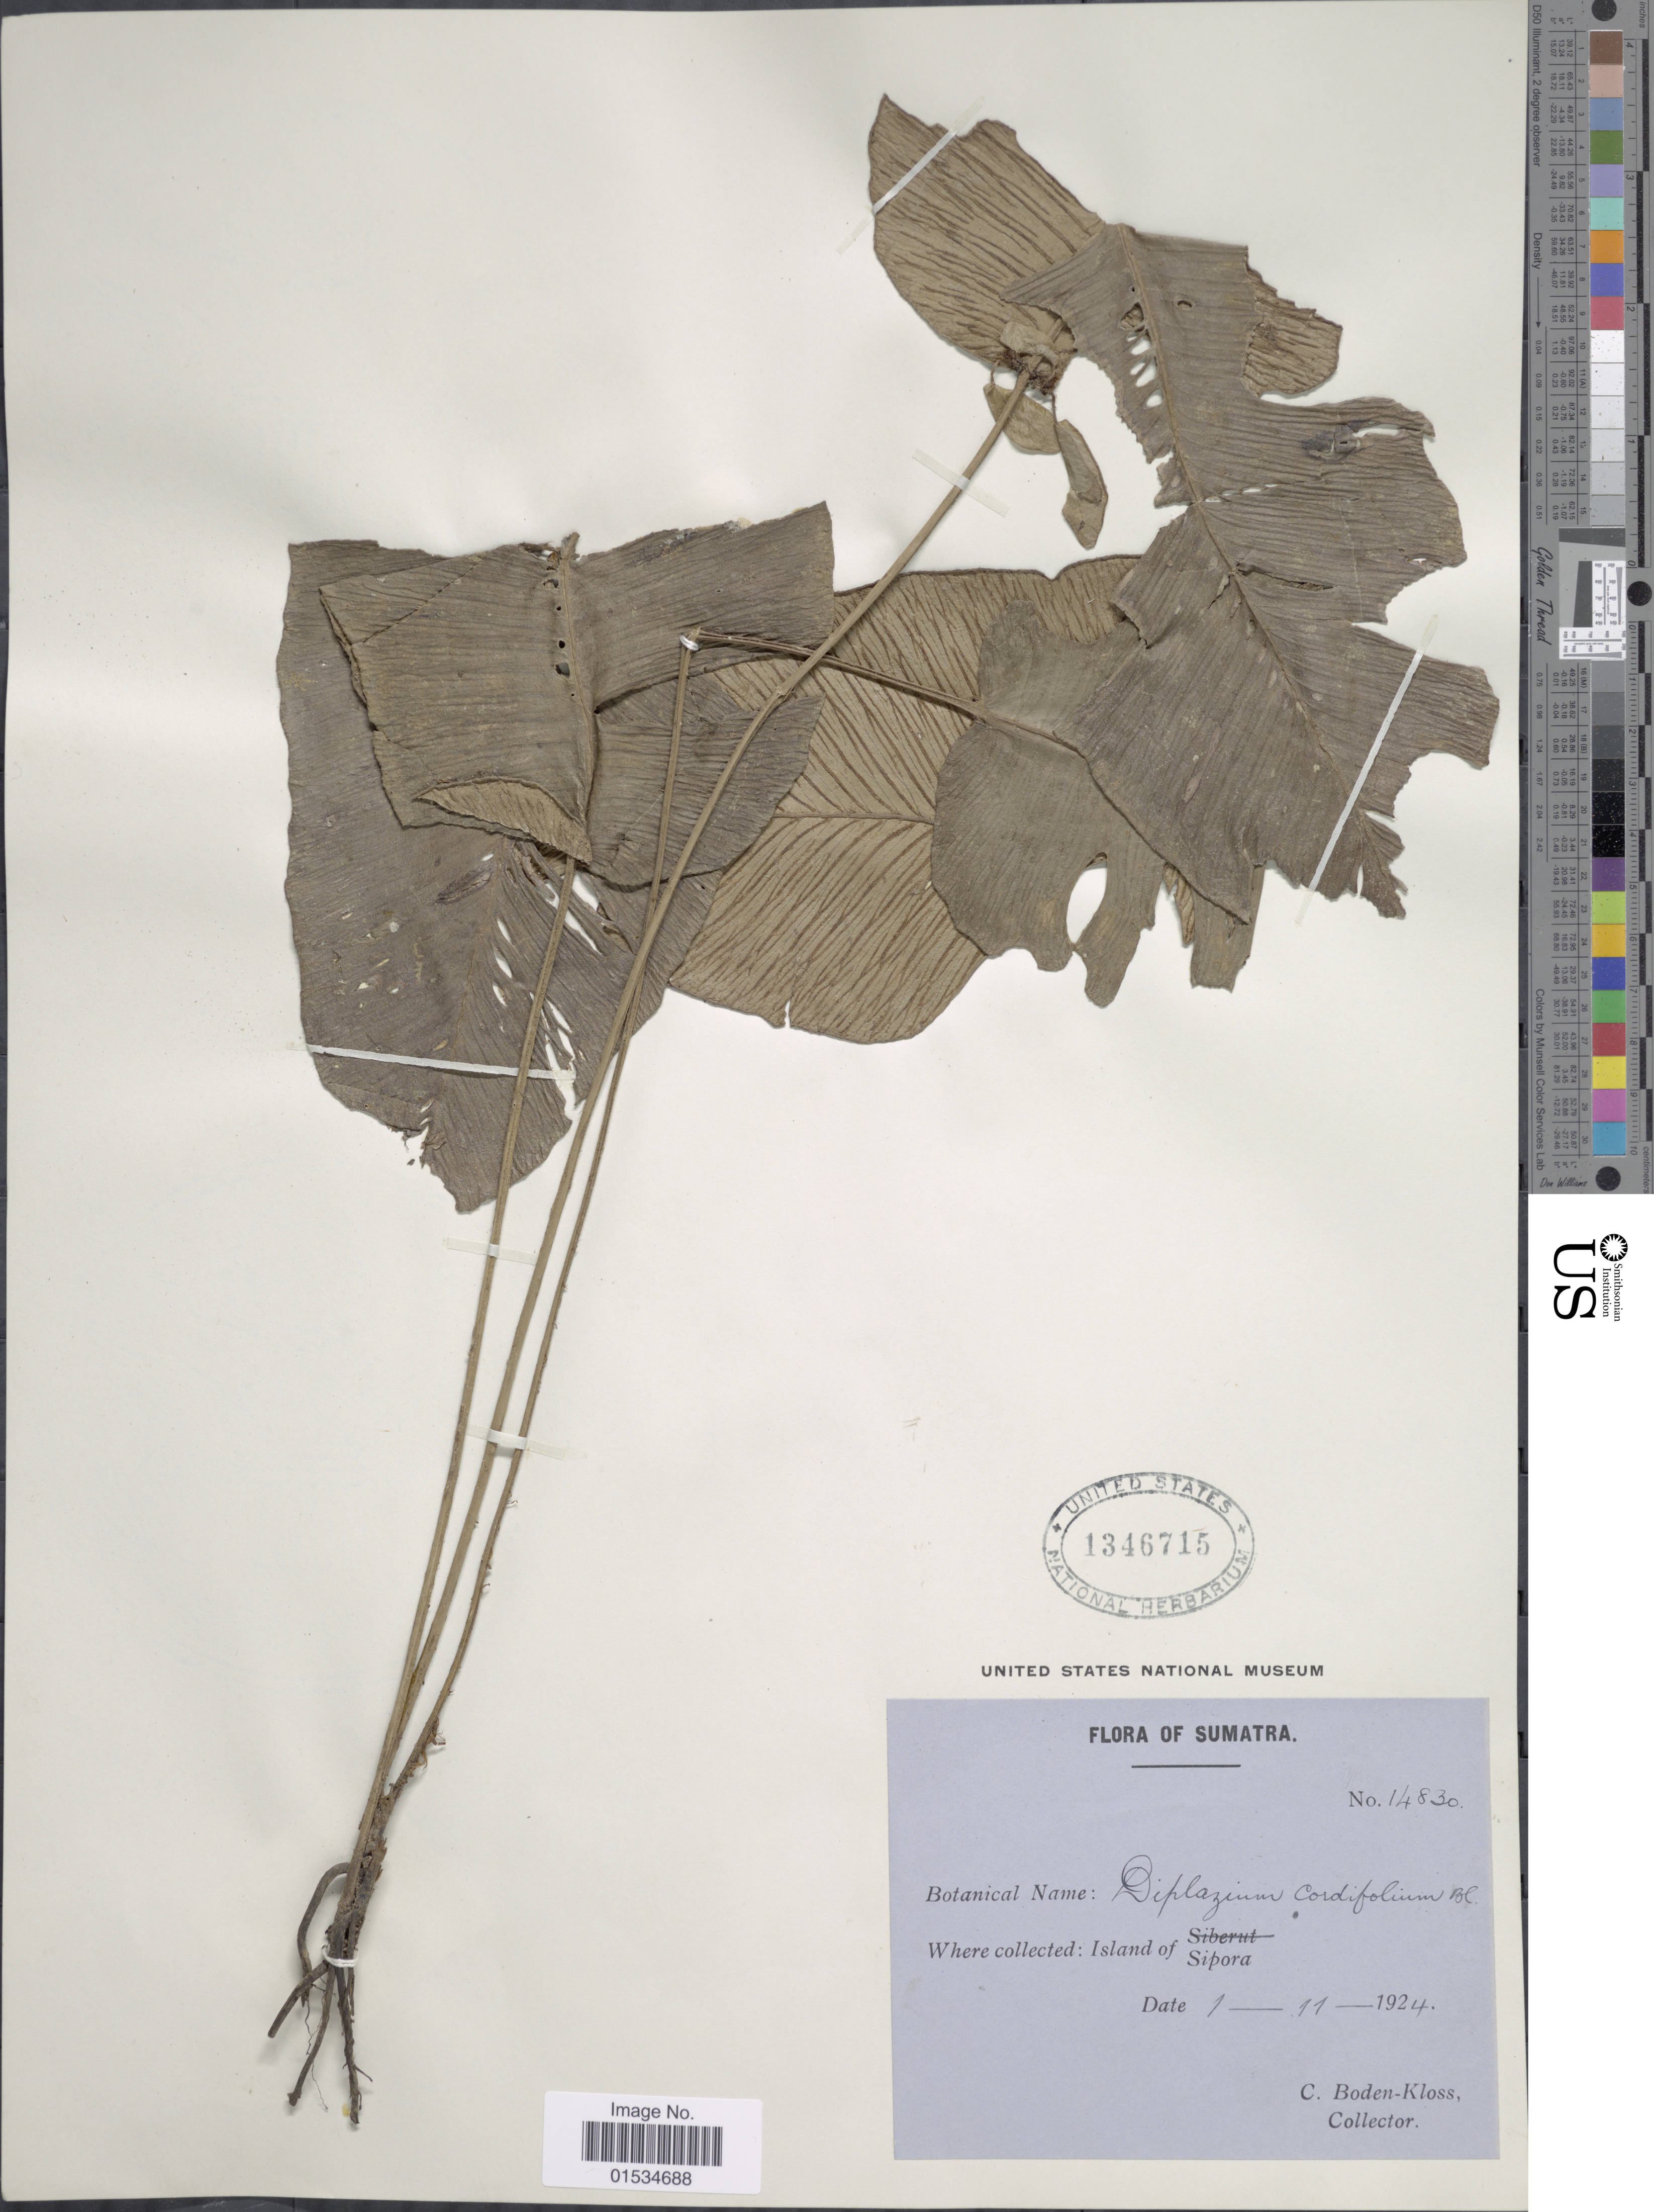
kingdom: Plantae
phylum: Tracheophyta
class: Polypodiopsida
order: Polypodiales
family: Athyriaceae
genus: Diplazium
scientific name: Diplazium cordifolium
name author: Blume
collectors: C. Boden-Kloss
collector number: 14830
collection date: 1924-11-01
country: Indonesia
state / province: Sumatra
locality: Island of Sipora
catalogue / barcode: US 1346715